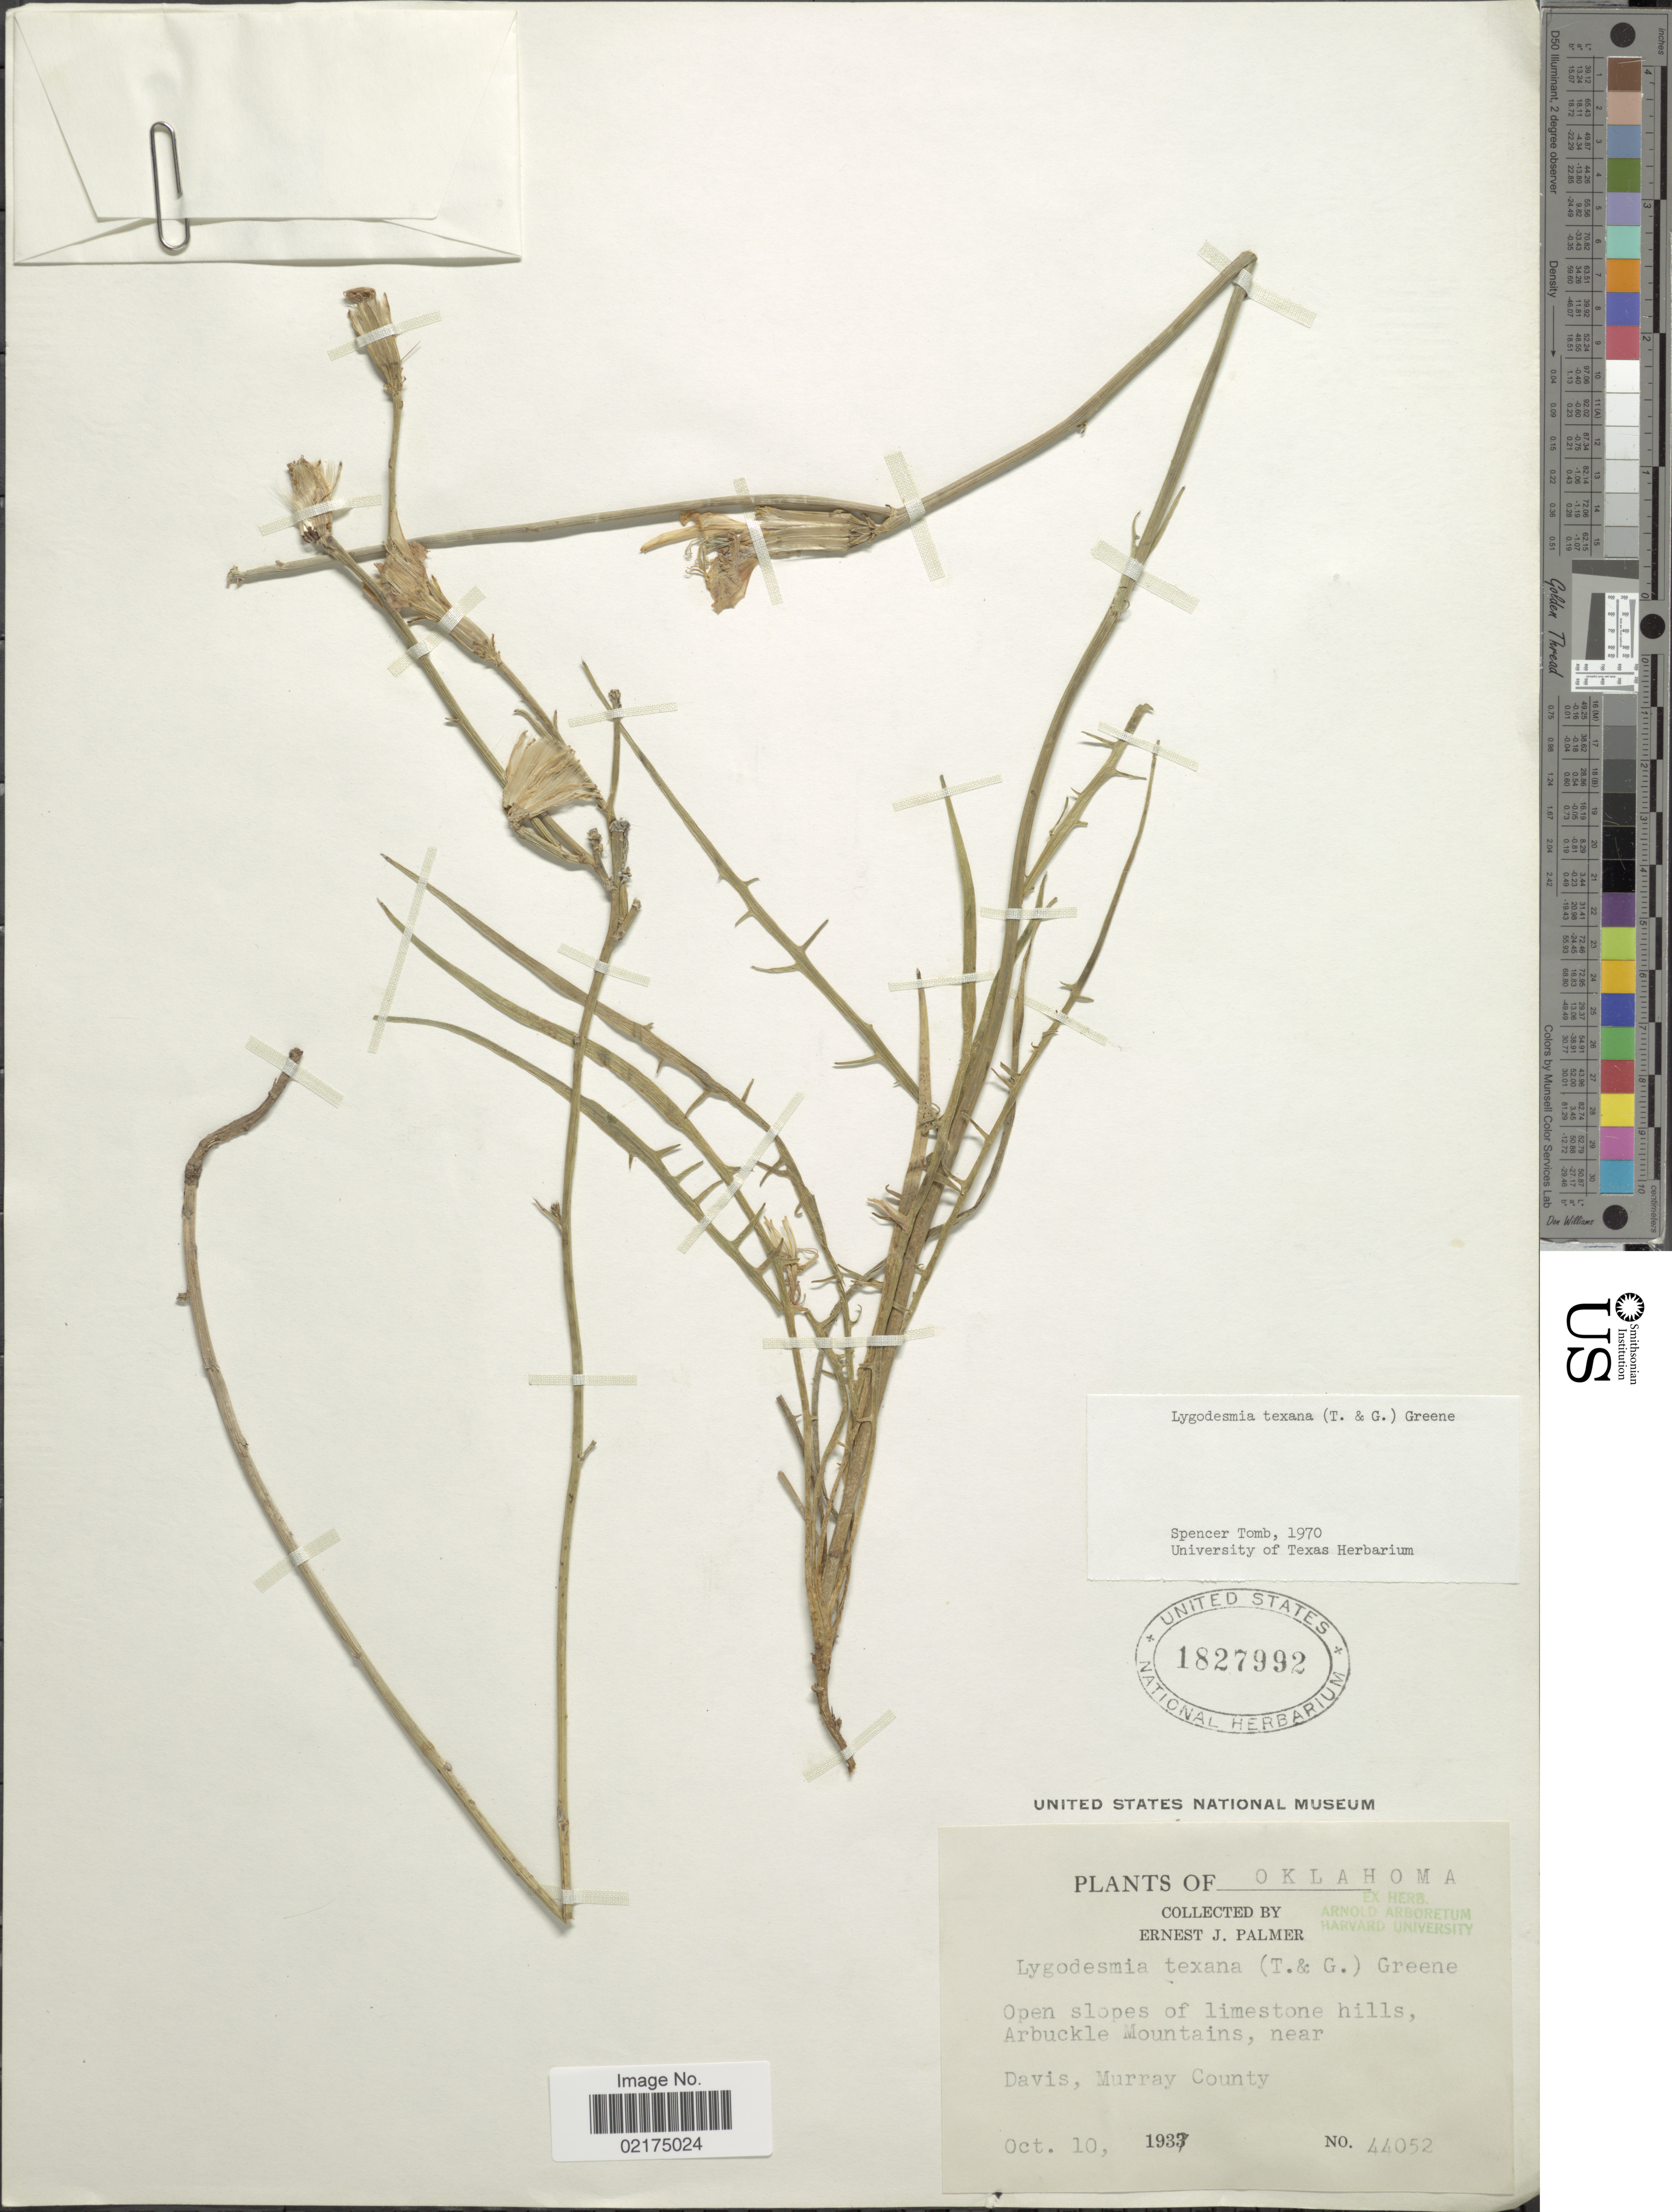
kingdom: Plantae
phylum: Tracheophyta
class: Magnoliopsida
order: Asterales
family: Asteraceae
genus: Lygodesmia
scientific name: Lygodesmia texana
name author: (Torr. & A. Gray) Greene ex Small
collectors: E. J. Palmer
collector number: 44052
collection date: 1937-10-10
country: United States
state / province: Oklahoma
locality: Arbuckle Mountains, near Davis, Murray County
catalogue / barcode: US 1827992